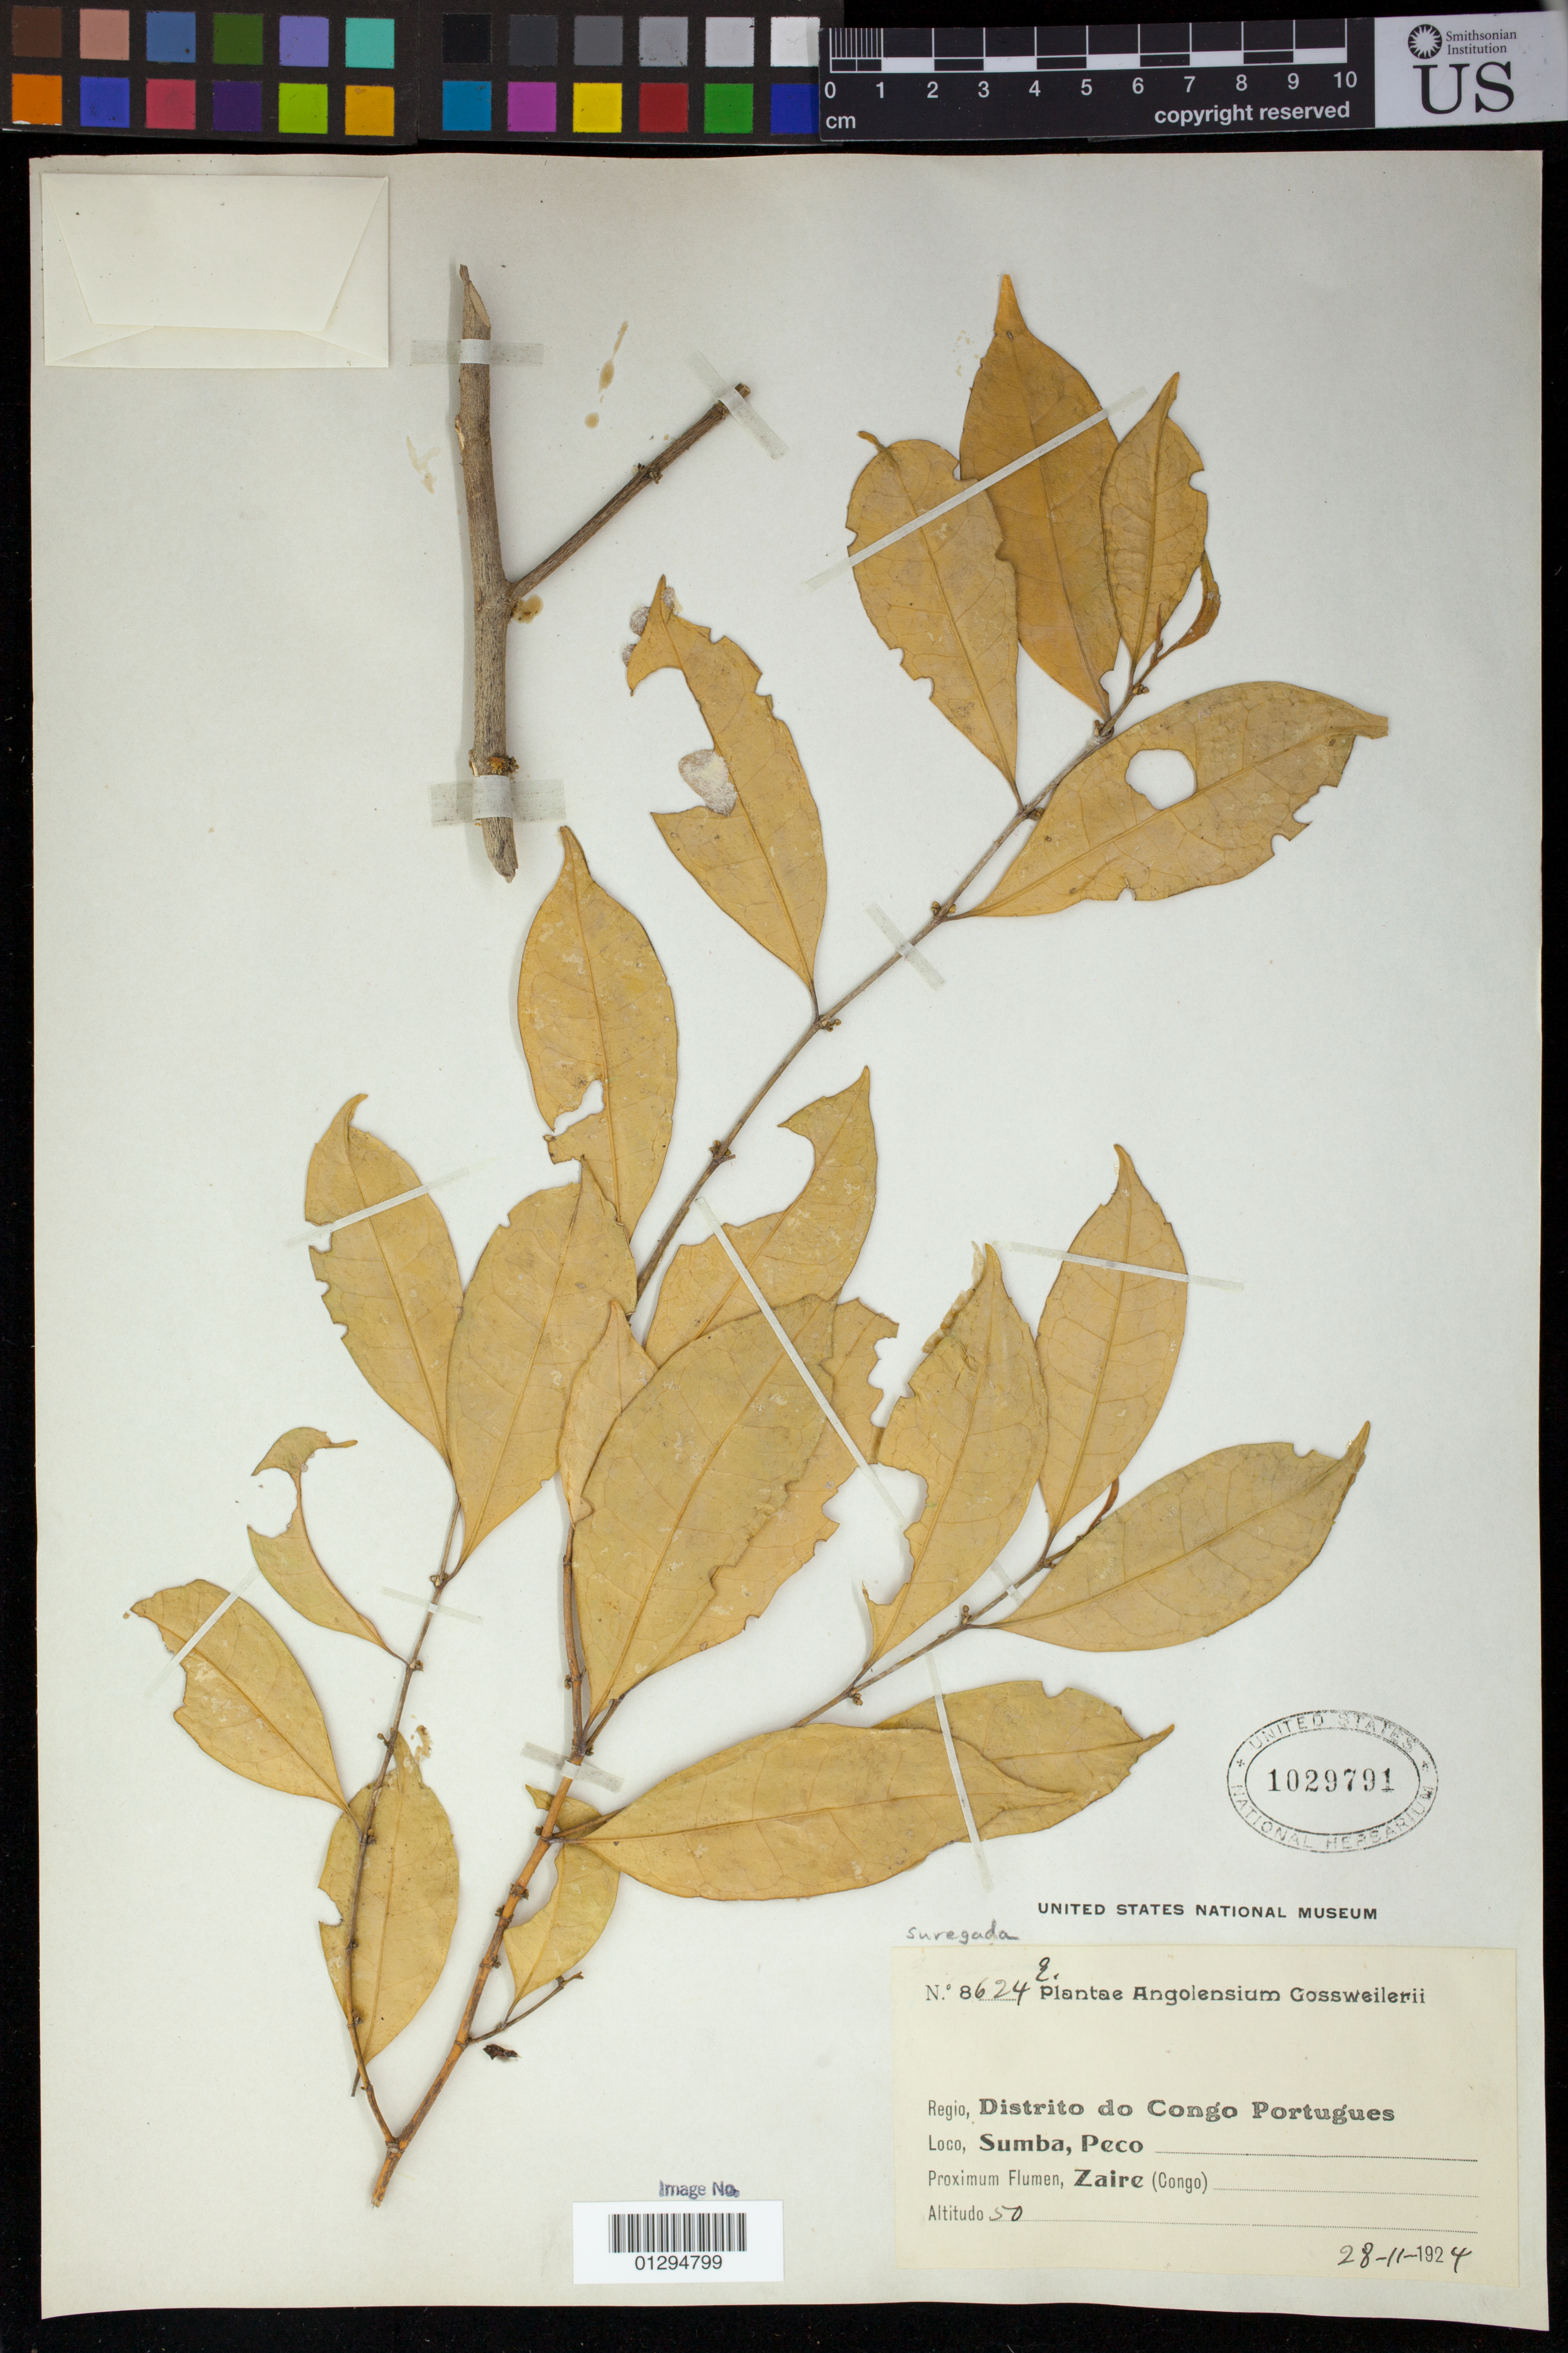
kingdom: Plantae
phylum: Tracheophyta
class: Magnoliopsida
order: Malpighiales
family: Euphorbiaceae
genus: Suregada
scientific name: Suregada sp.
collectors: J. Gossweiler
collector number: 8624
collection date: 1924-11-28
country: Angola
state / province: Zaire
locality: Sumba, Peco [Quidilo]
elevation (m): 50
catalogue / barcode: US 1029791